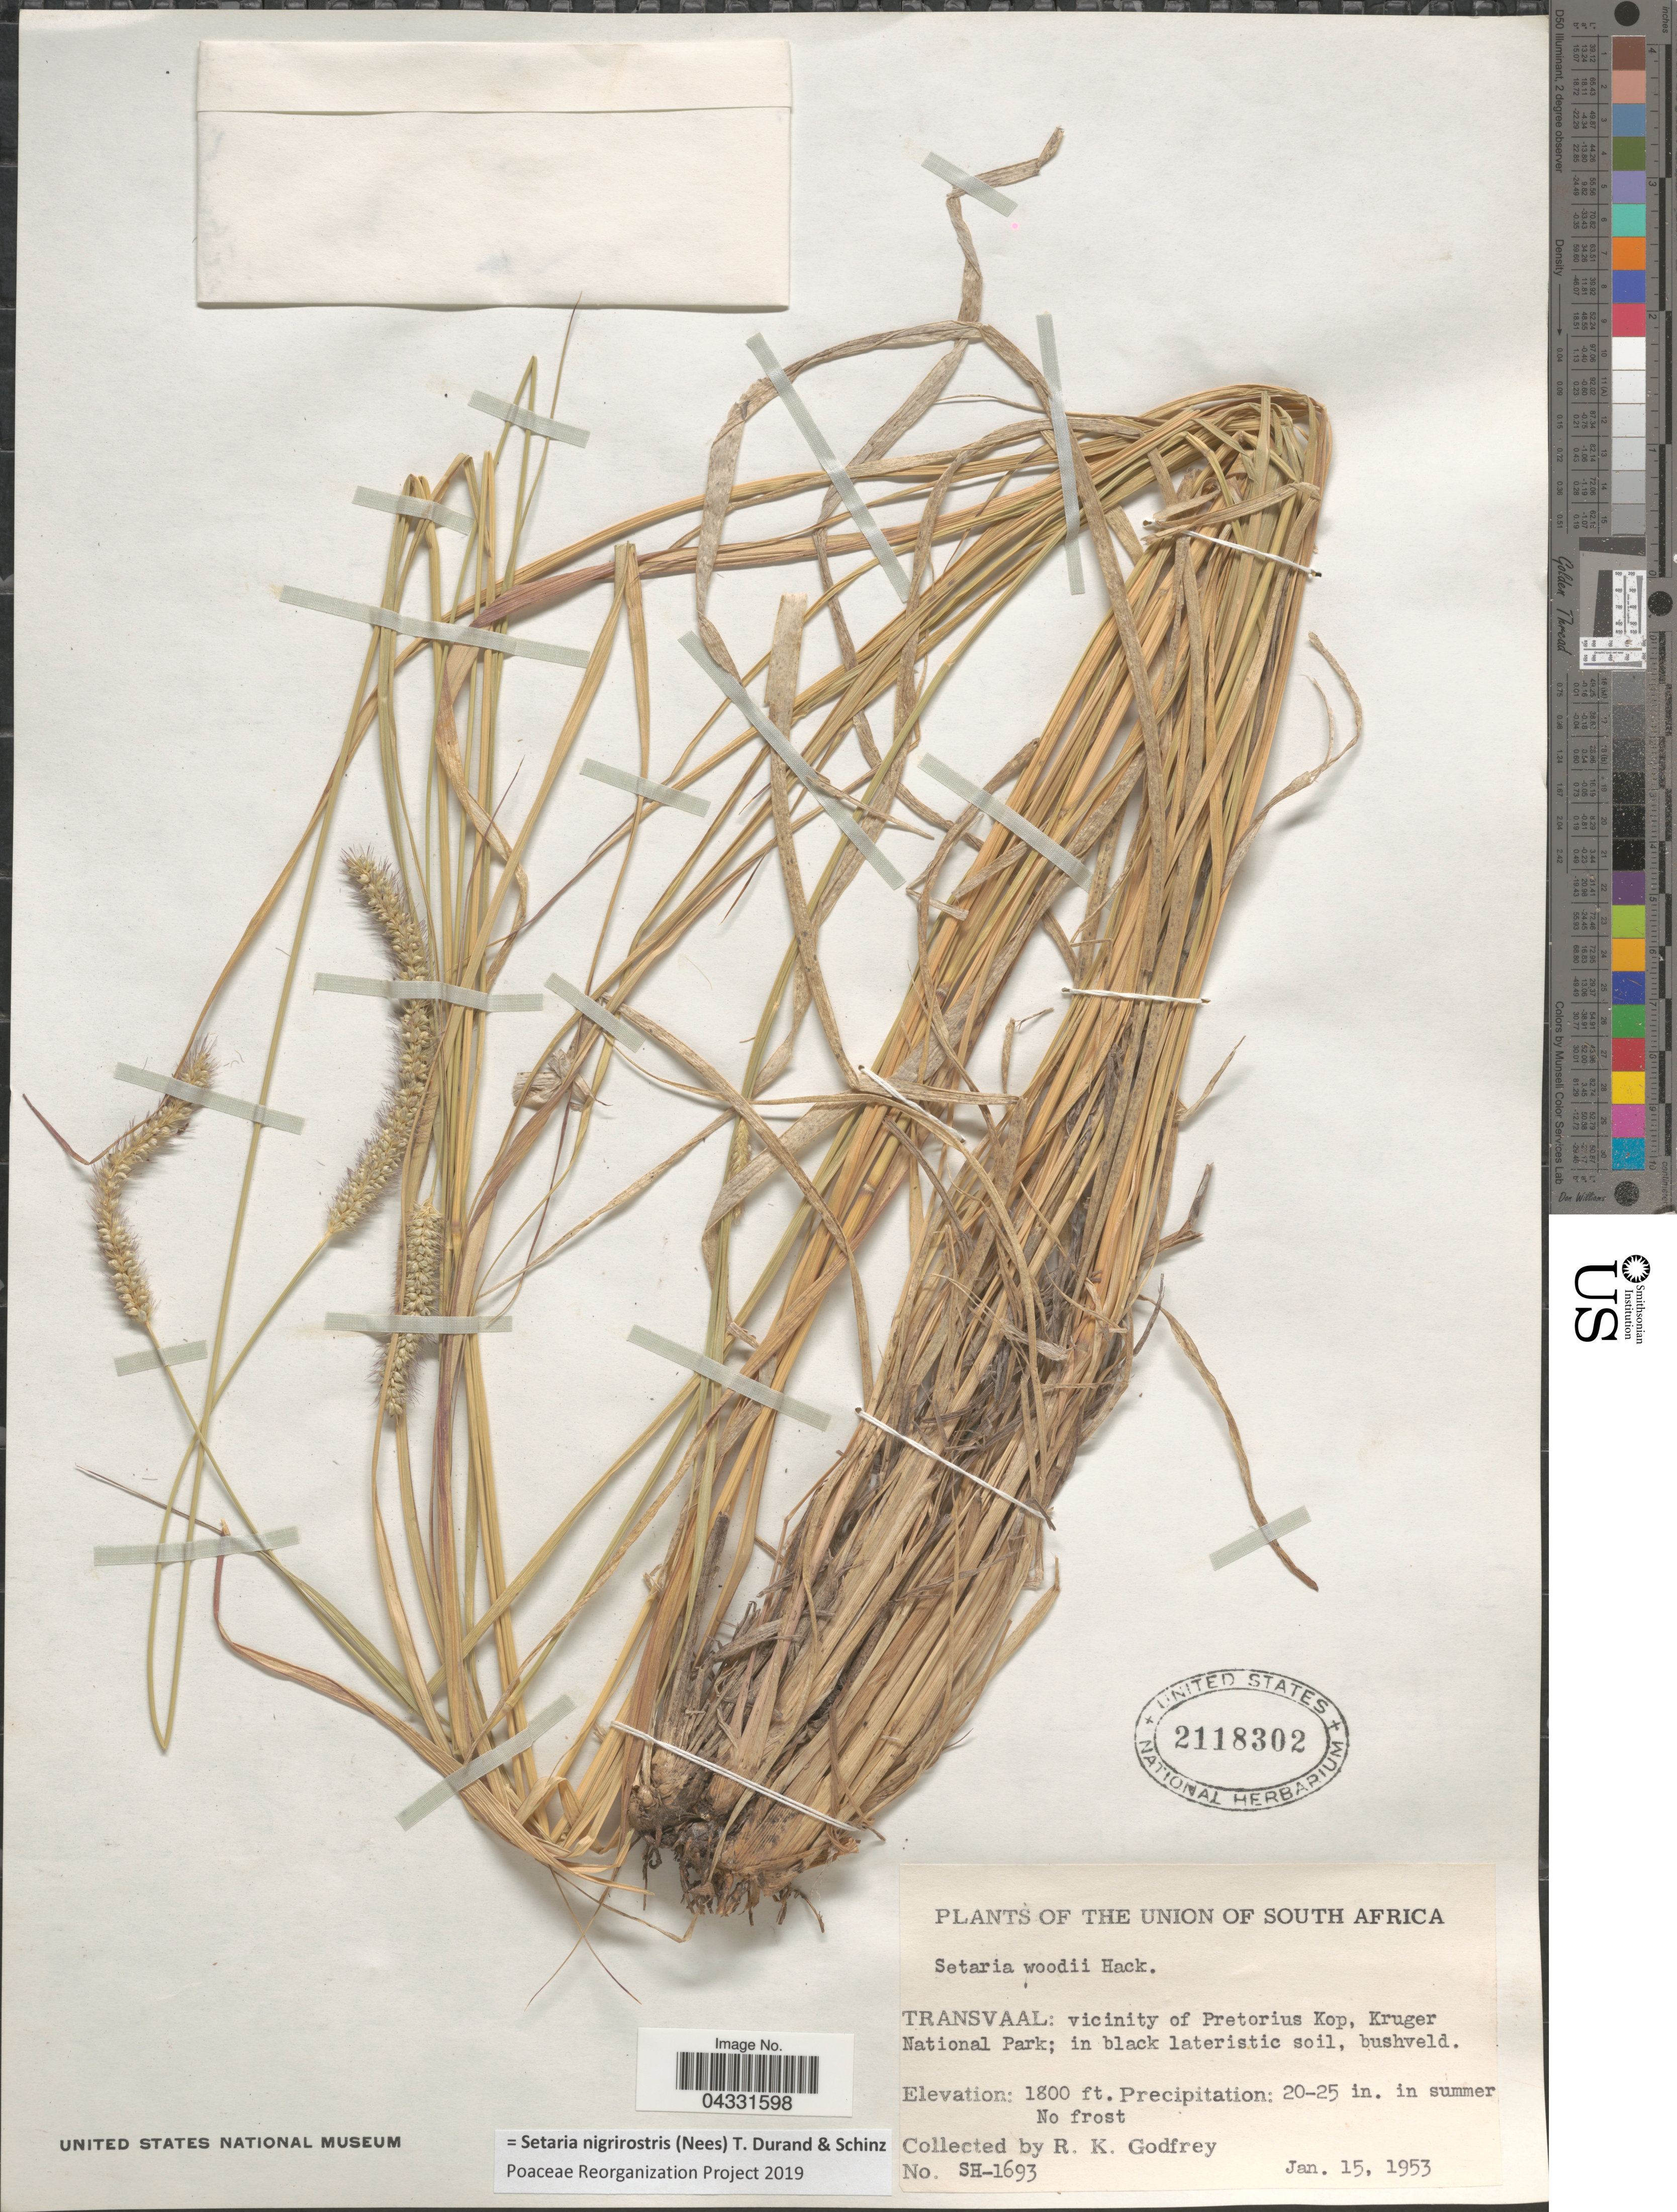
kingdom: Plantae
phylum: Tracheophyta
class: Liliopsida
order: Poales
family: Poaceae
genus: Setaria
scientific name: Setaria nigrirostris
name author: (Nees) Durand & Schinz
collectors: R. K. Godfrey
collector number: SH-1693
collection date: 1953-01-15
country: South Africa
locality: Union of South Africa. Transvaal: vicinity of Pretorius Kop, Kruger National Park; in black lateristic soil, bushveld.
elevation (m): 549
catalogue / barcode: US 2118302